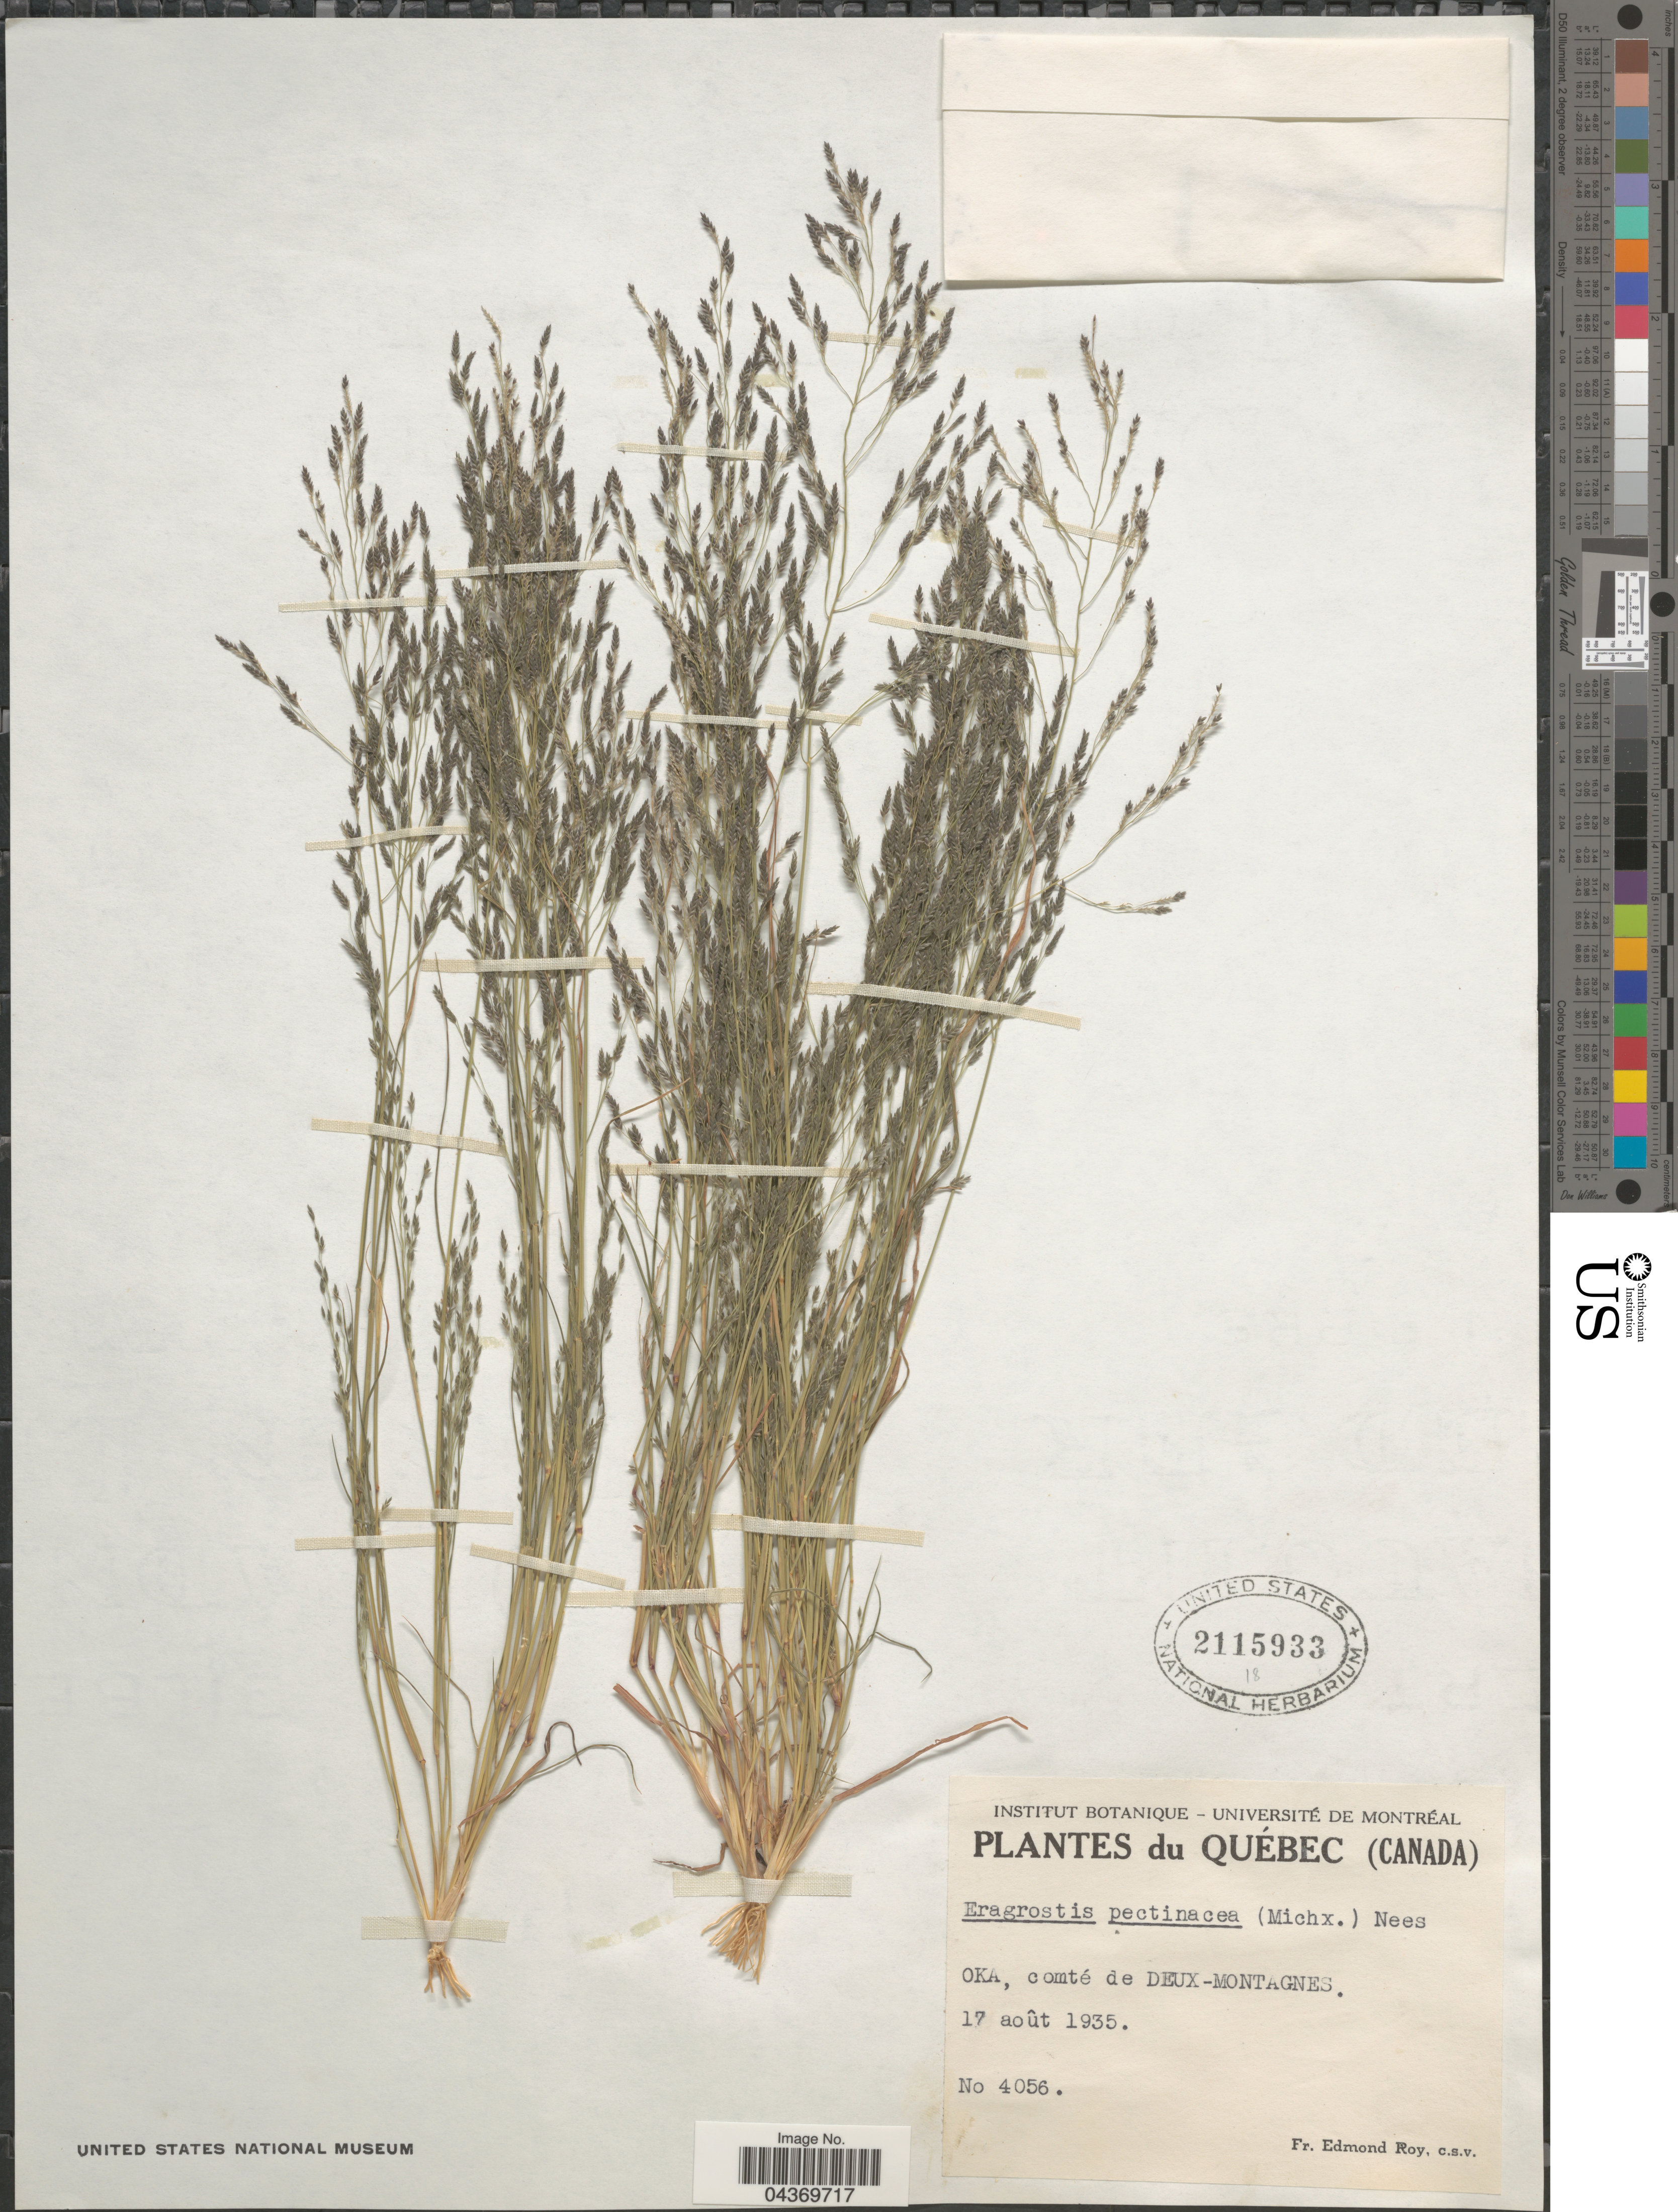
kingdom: Plantae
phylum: Tracheophyta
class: Liliopsida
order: Poales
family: Poaceae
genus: Eragrostis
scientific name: Eragrostis pectinacea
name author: (Michx.) Nees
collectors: E. Roy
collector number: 4056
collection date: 1935-08-17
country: Canada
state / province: Quebec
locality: Oka, comté de Deux-Montagnes.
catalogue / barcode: US 2115933